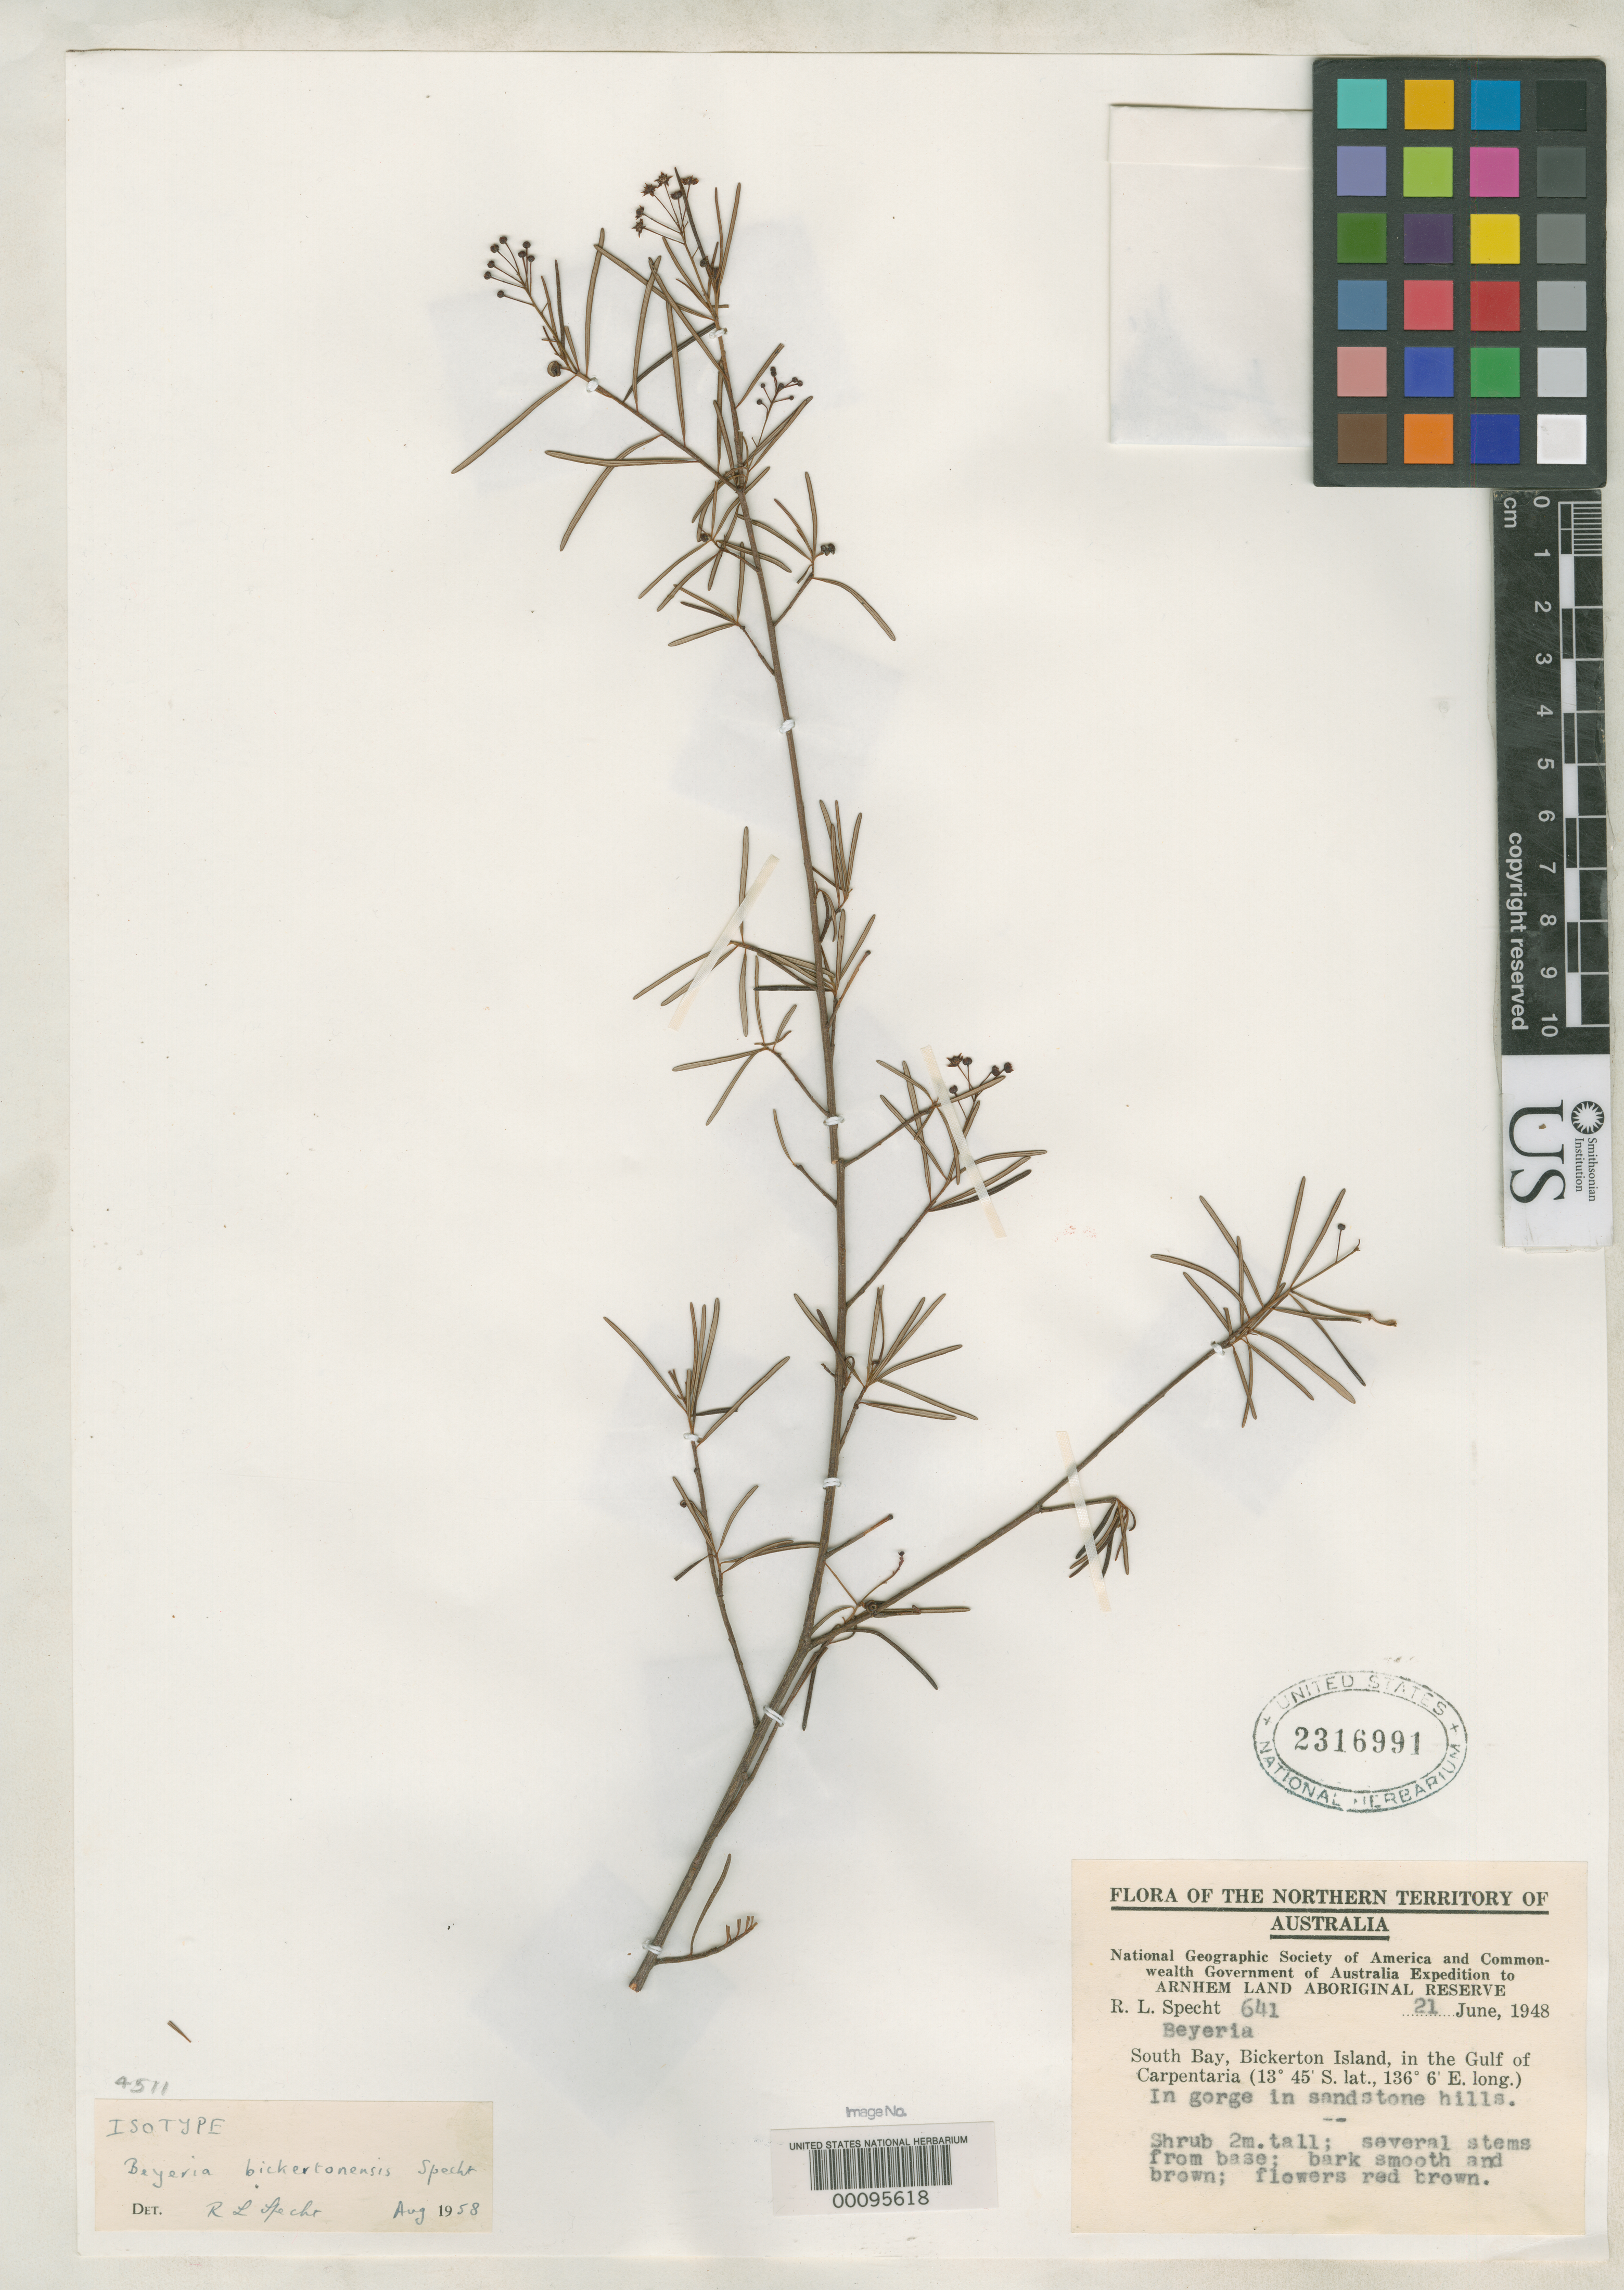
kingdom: Plantae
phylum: Tracheophyta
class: Magnoliopsida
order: Malpighiales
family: Euphorbiaceae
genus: Beyeria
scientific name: Beyeria bickertonensis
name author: Specht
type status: Isotype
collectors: R. L. Specht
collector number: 641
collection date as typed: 21 Jun 1948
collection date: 1948-06-21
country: Australia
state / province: Northern Territory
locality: Arnhemland.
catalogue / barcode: US 2316991